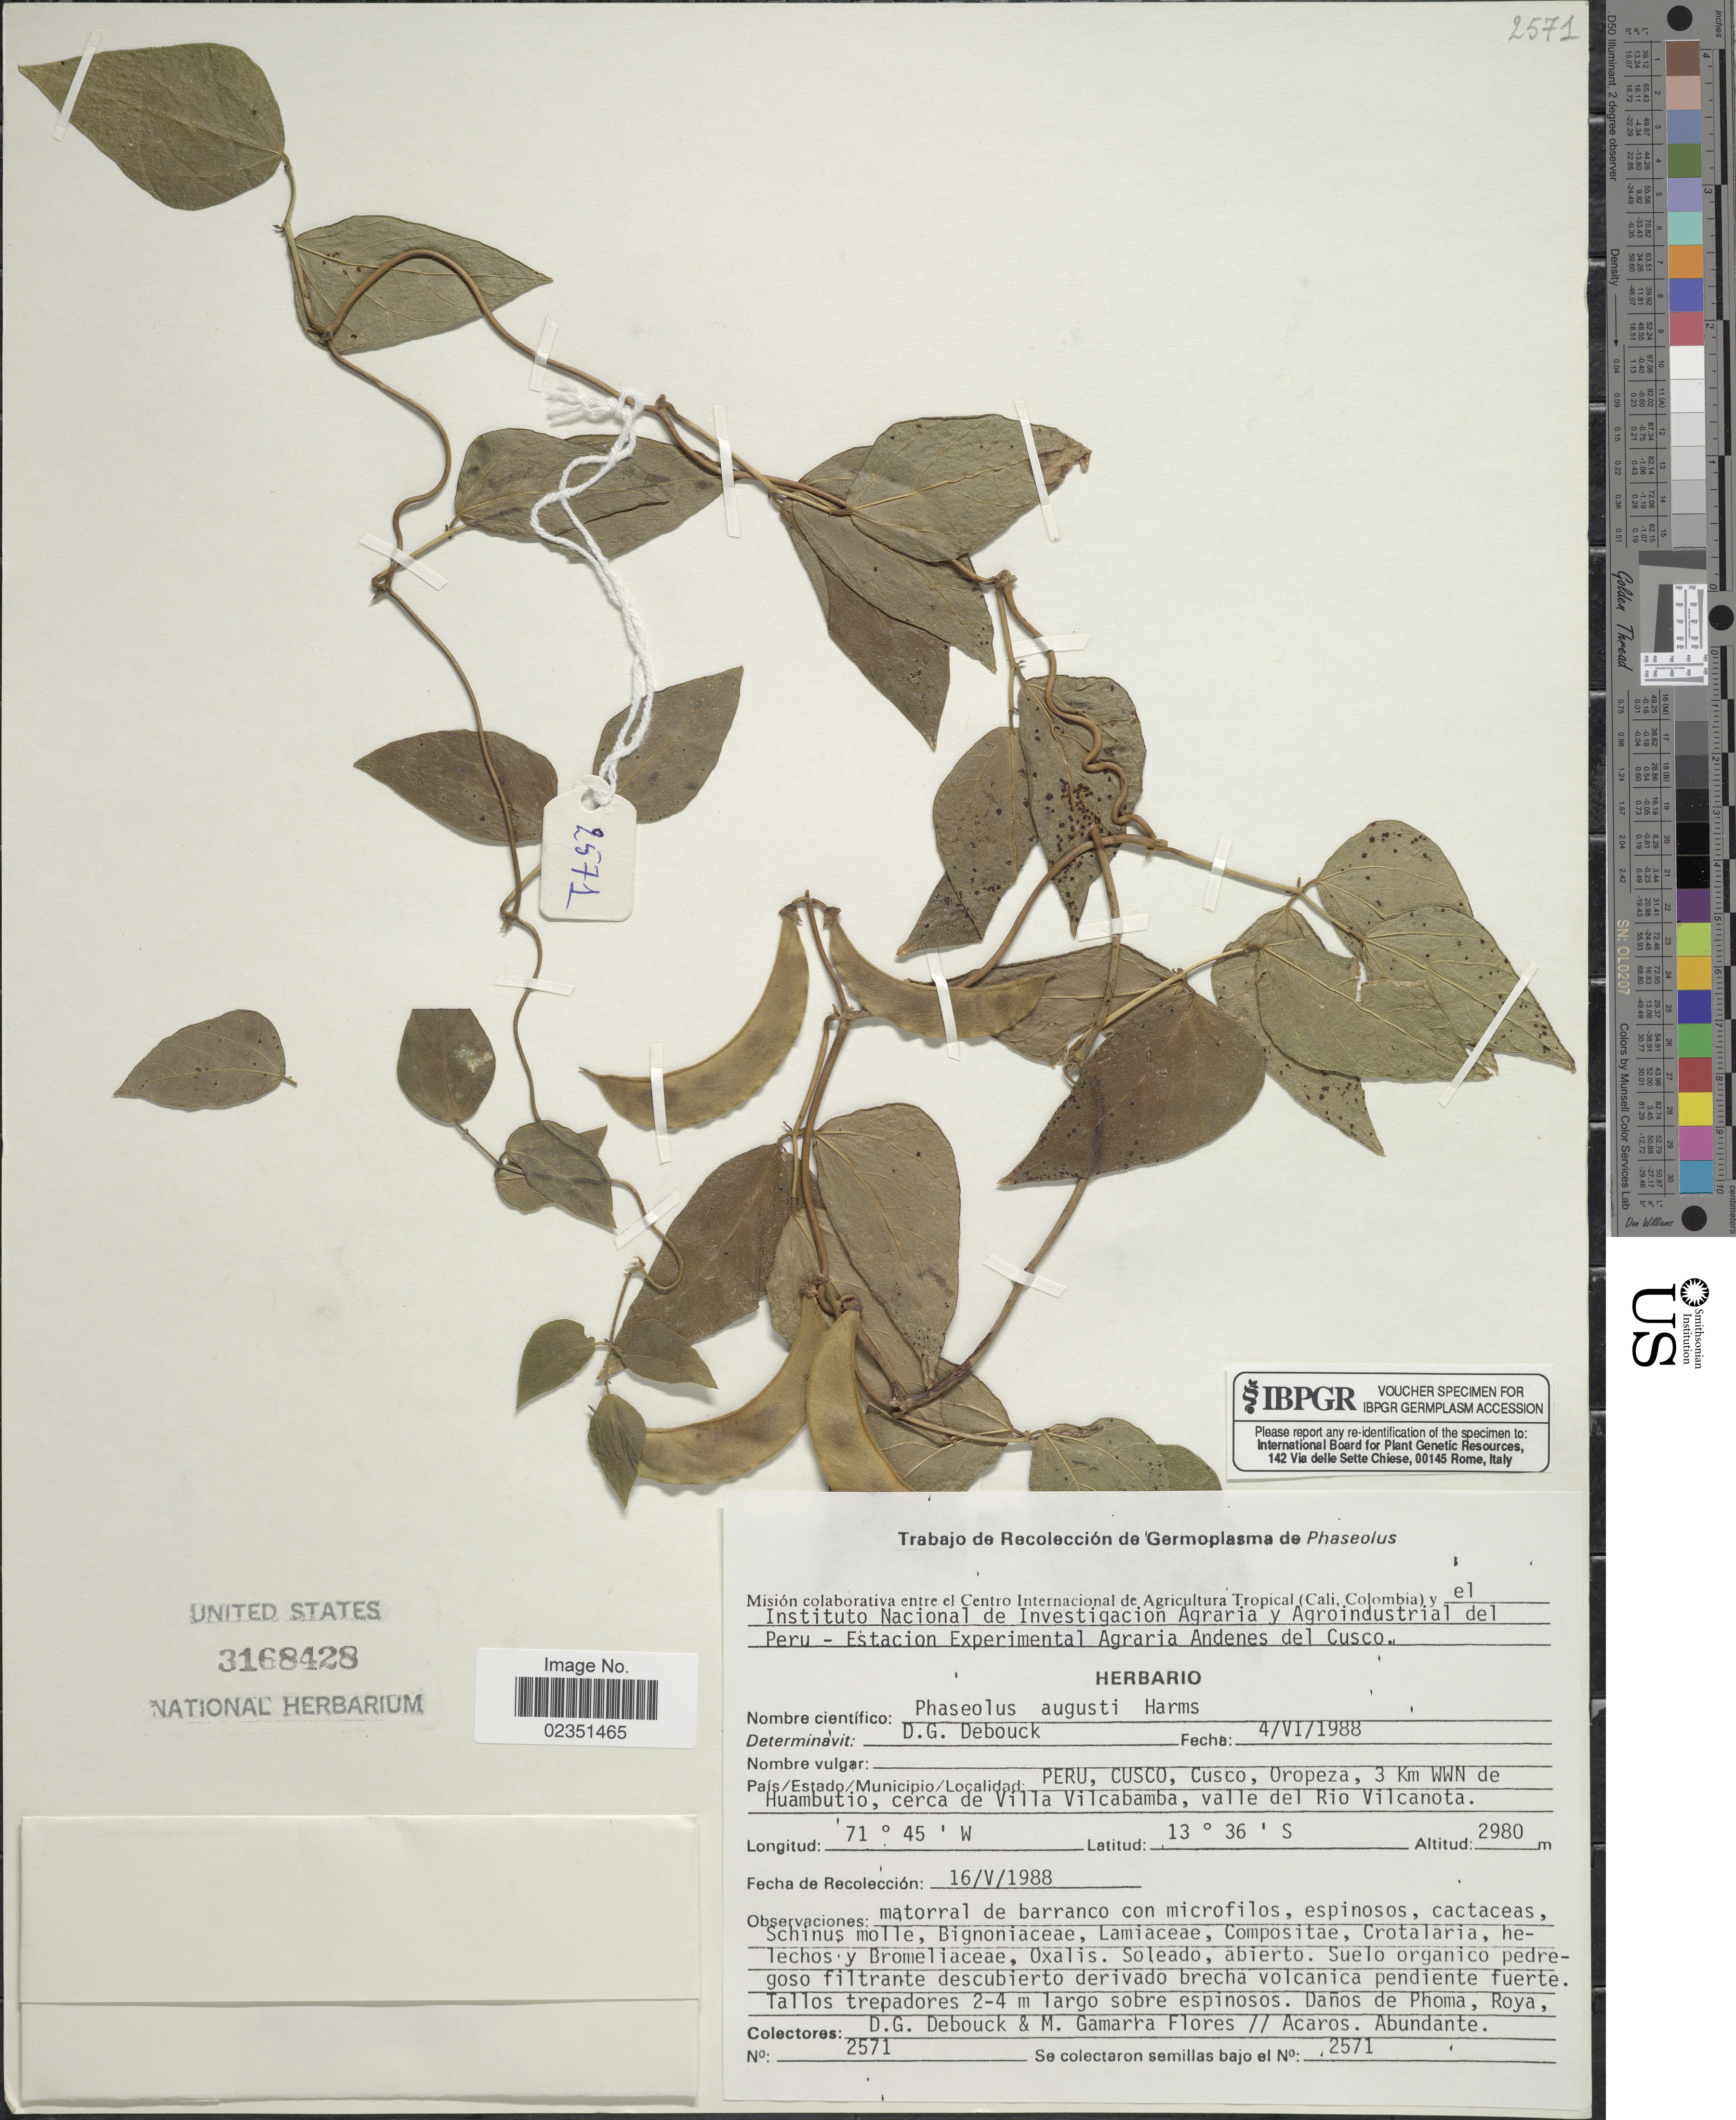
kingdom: Plantae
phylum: Tracheophyta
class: Magnoliopsida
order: Fabales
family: Fabaceae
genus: Phaseolus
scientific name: Phaseolus augusti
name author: Harms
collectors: D. Debouck & M. Gamarra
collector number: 2571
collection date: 1988-05-16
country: Peru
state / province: Cusco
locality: Cusco, Oropeza, 3 Km WWN de Huambutio, cerca de Villa Vilcabamba, valle del Rio Vilcanota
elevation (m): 2980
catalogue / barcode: US 3168428